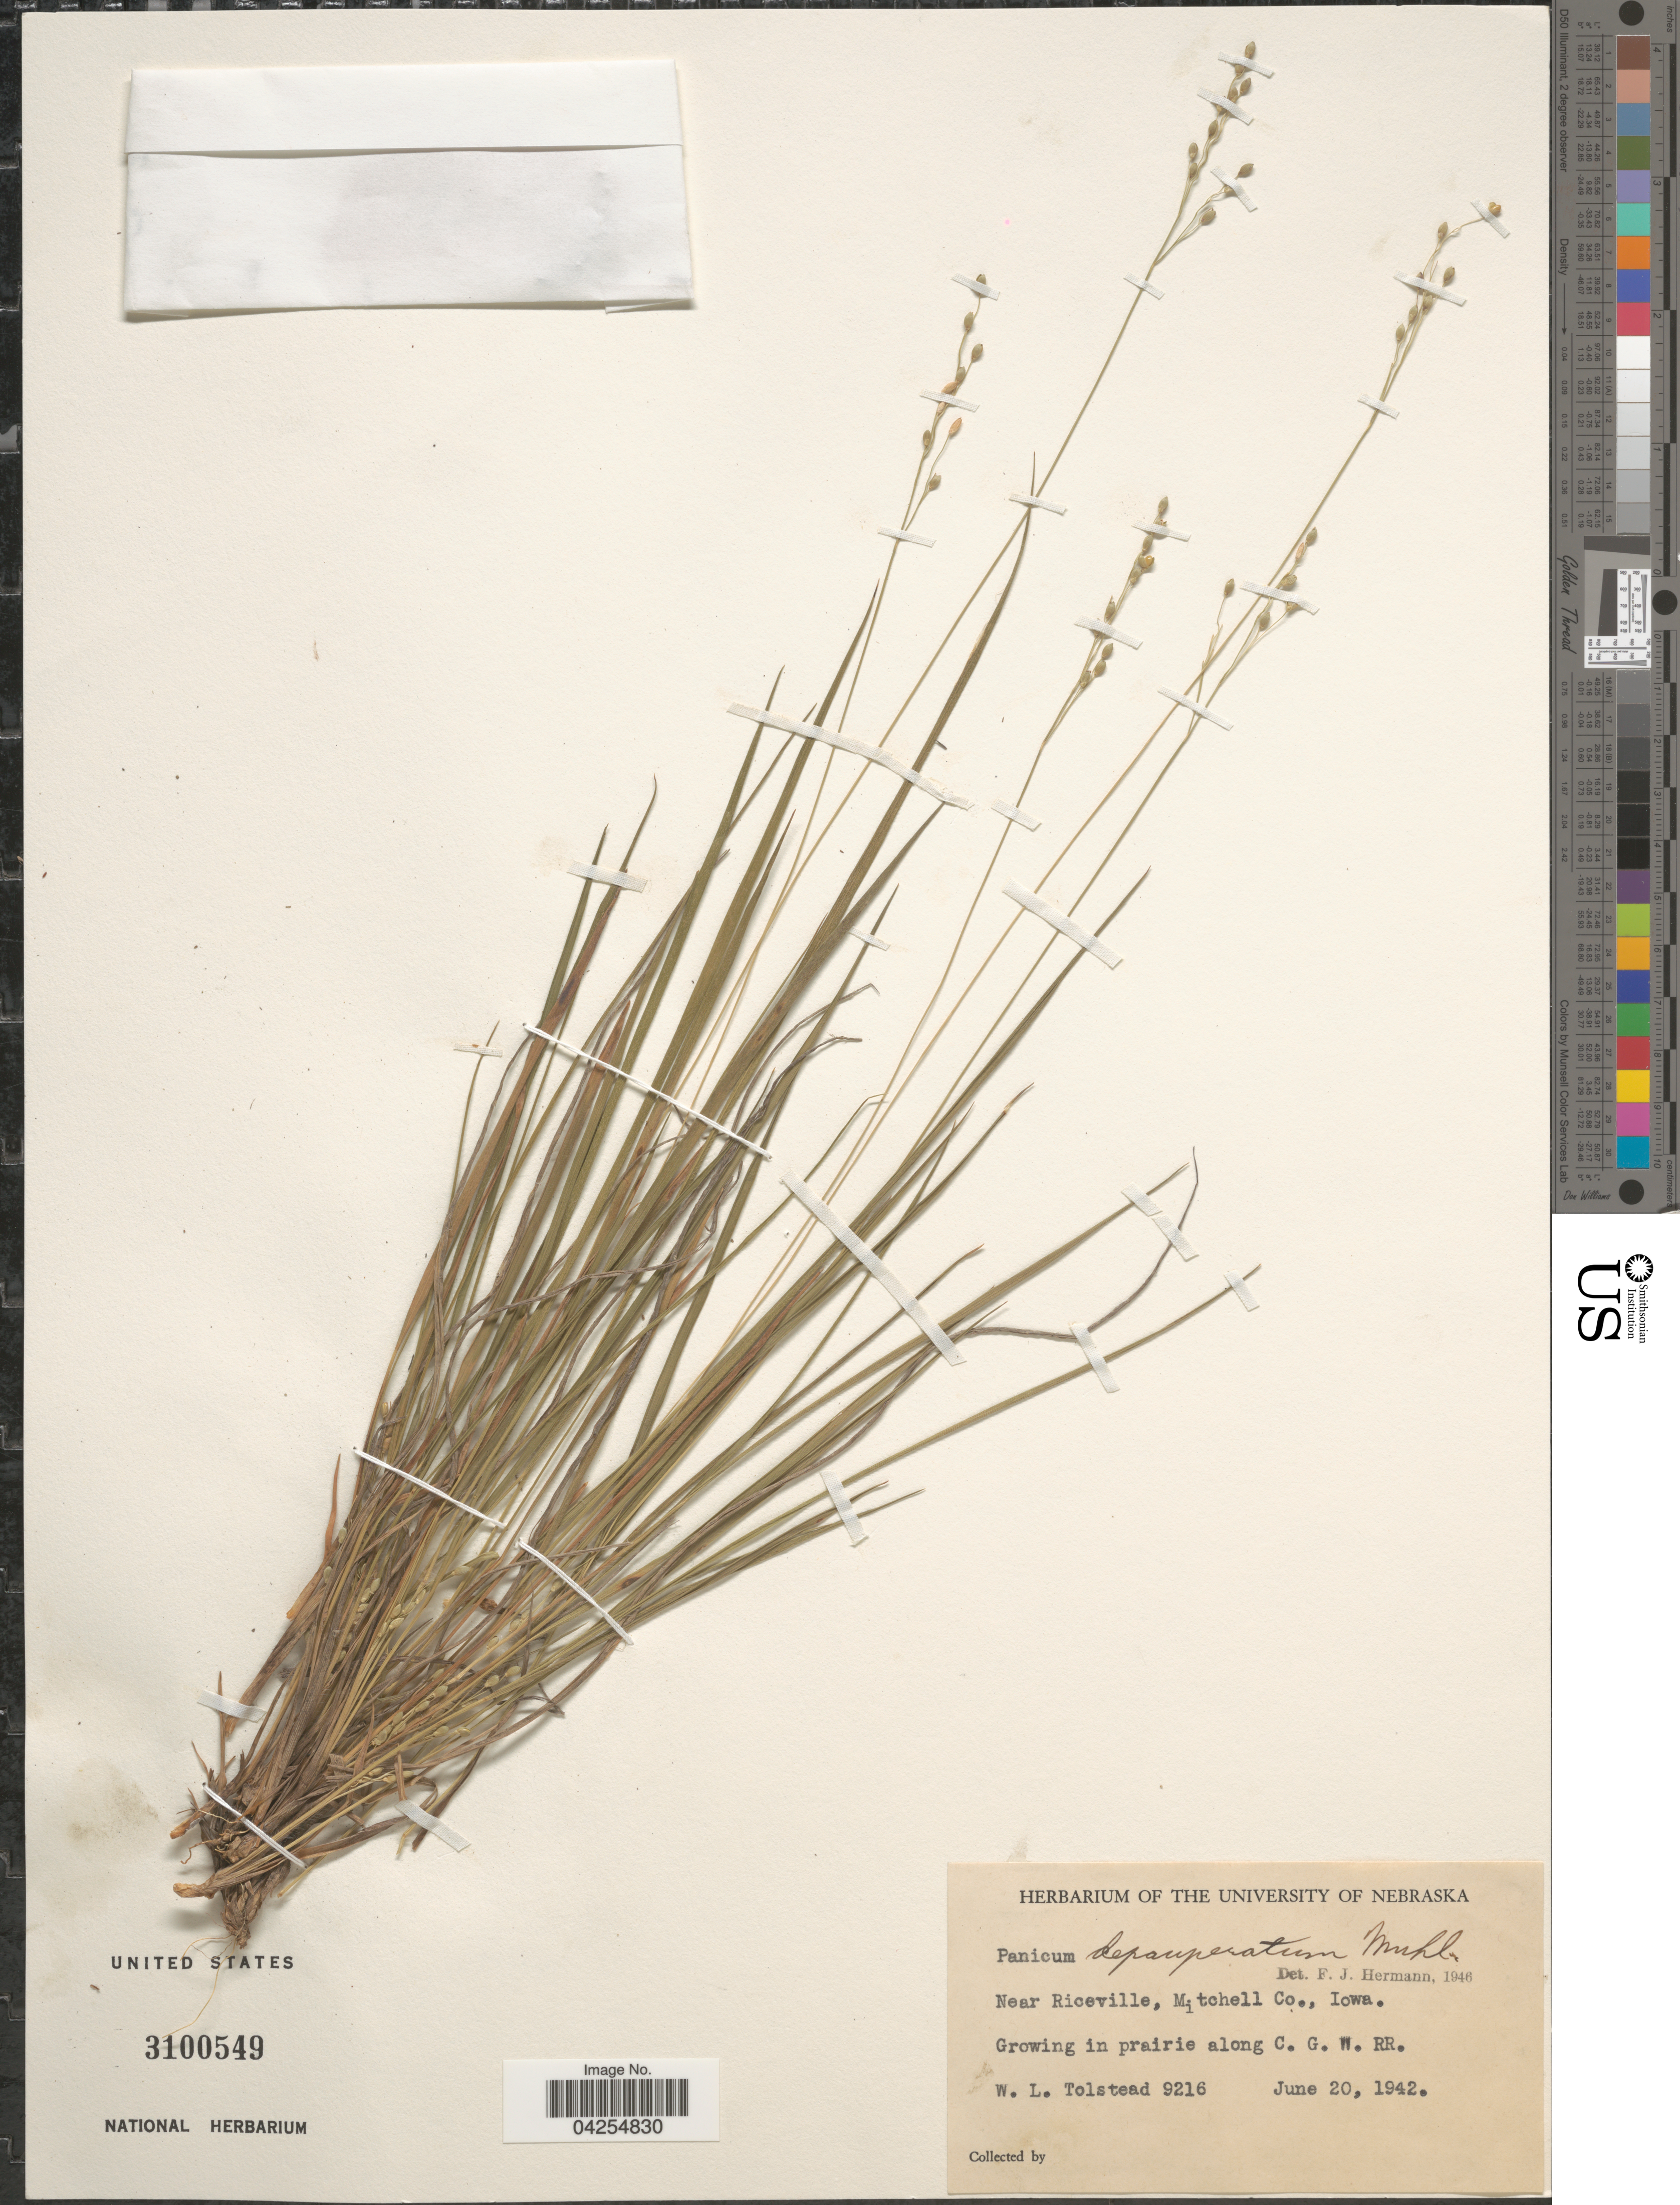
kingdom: Plantae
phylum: Tracheophyta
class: Liliopsida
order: Poales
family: Poaceae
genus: Dichanthelium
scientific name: Dichanthelium depauperatum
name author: (Muhl.) Gould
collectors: W. Tolstead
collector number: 9216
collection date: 1942-06-20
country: United States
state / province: Iowa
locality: Near Riceville, Mitchell Co. In prairie along C. G. W. RR.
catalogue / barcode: US 3100549